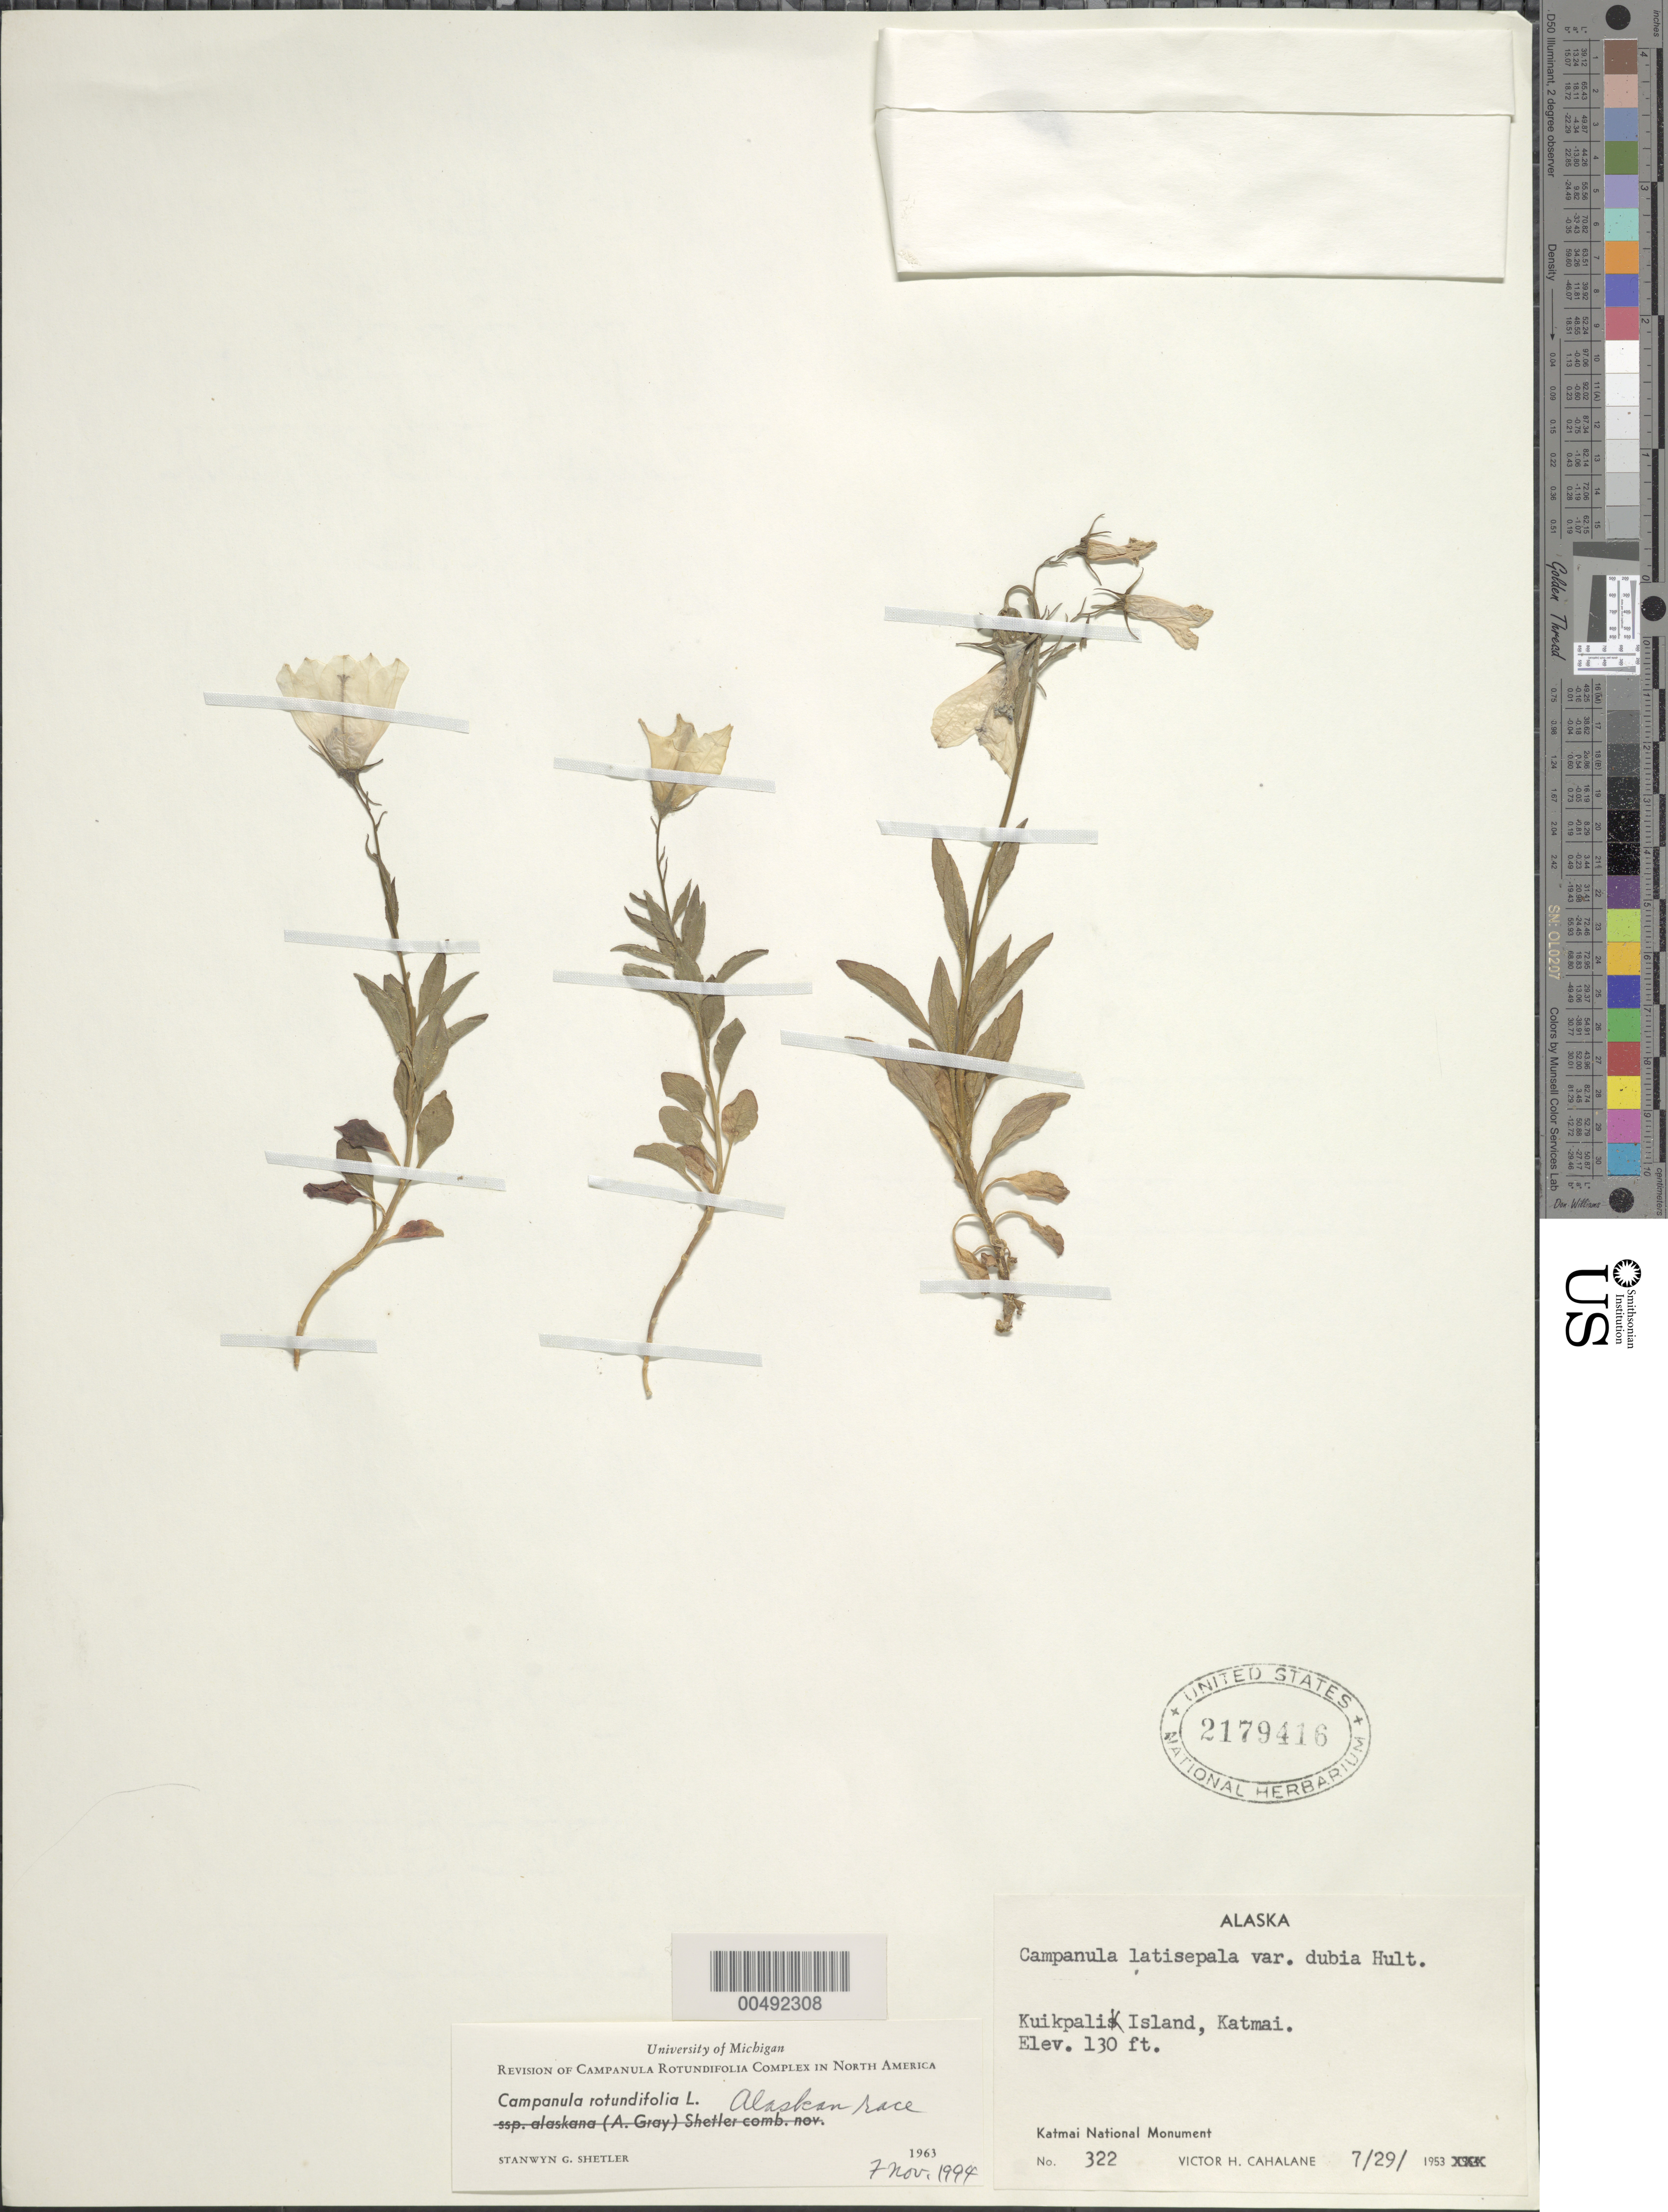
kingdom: Plantae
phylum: Tracheophyta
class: Magnoliopsida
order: Asterales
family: Campanulaceae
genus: Campanula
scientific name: Campanula rotundifolia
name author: L.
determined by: Shetler, Stanwyn G., (US), NMNH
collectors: V. Cahalane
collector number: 322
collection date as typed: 29 Jul 1953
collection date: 1953-07-29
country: United States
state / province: Alaska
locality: Katmai National Monument, Katmai, Kuikpalik Island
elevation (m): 40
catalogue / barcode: US 2179416